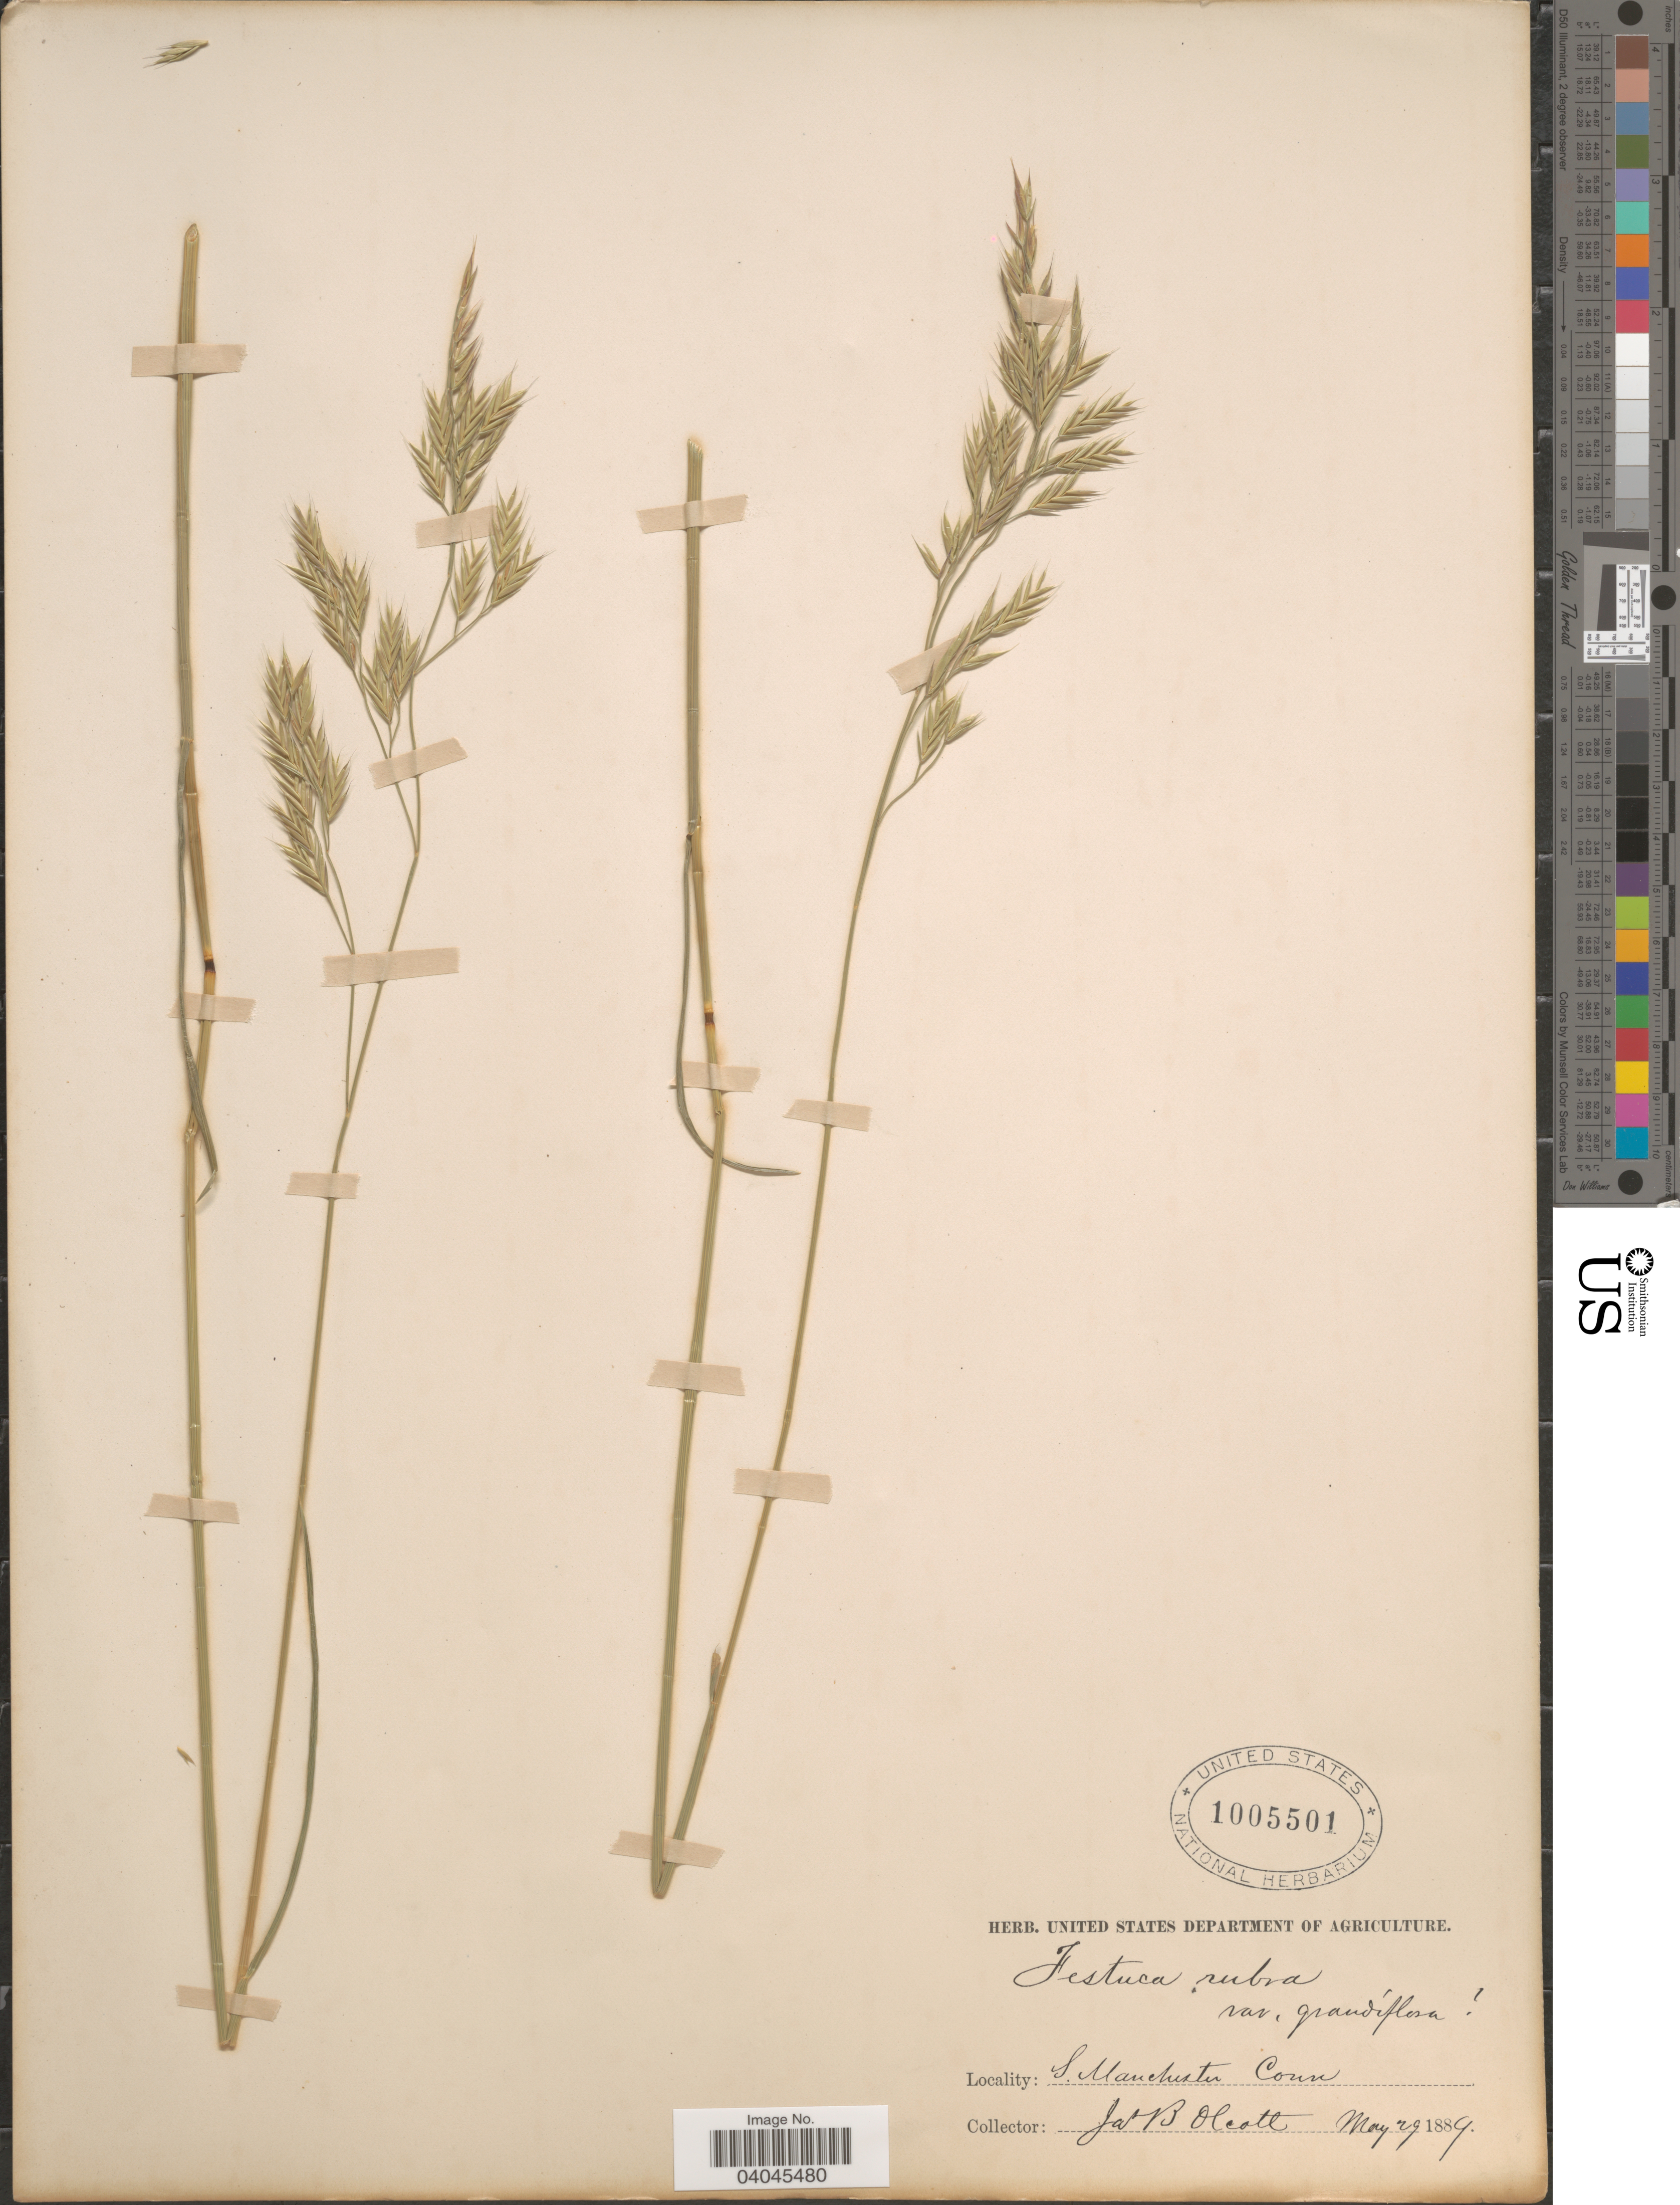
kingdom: Plantae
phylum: Tracheophyta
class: Liliopsida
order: Poales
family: Poaceae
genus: Festuca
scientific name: Festuca rubra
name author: L.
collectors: J. Olcott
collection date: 1889-05-29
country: United States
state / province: Connecticut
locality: S. Manchester.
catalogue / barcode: US 1005501